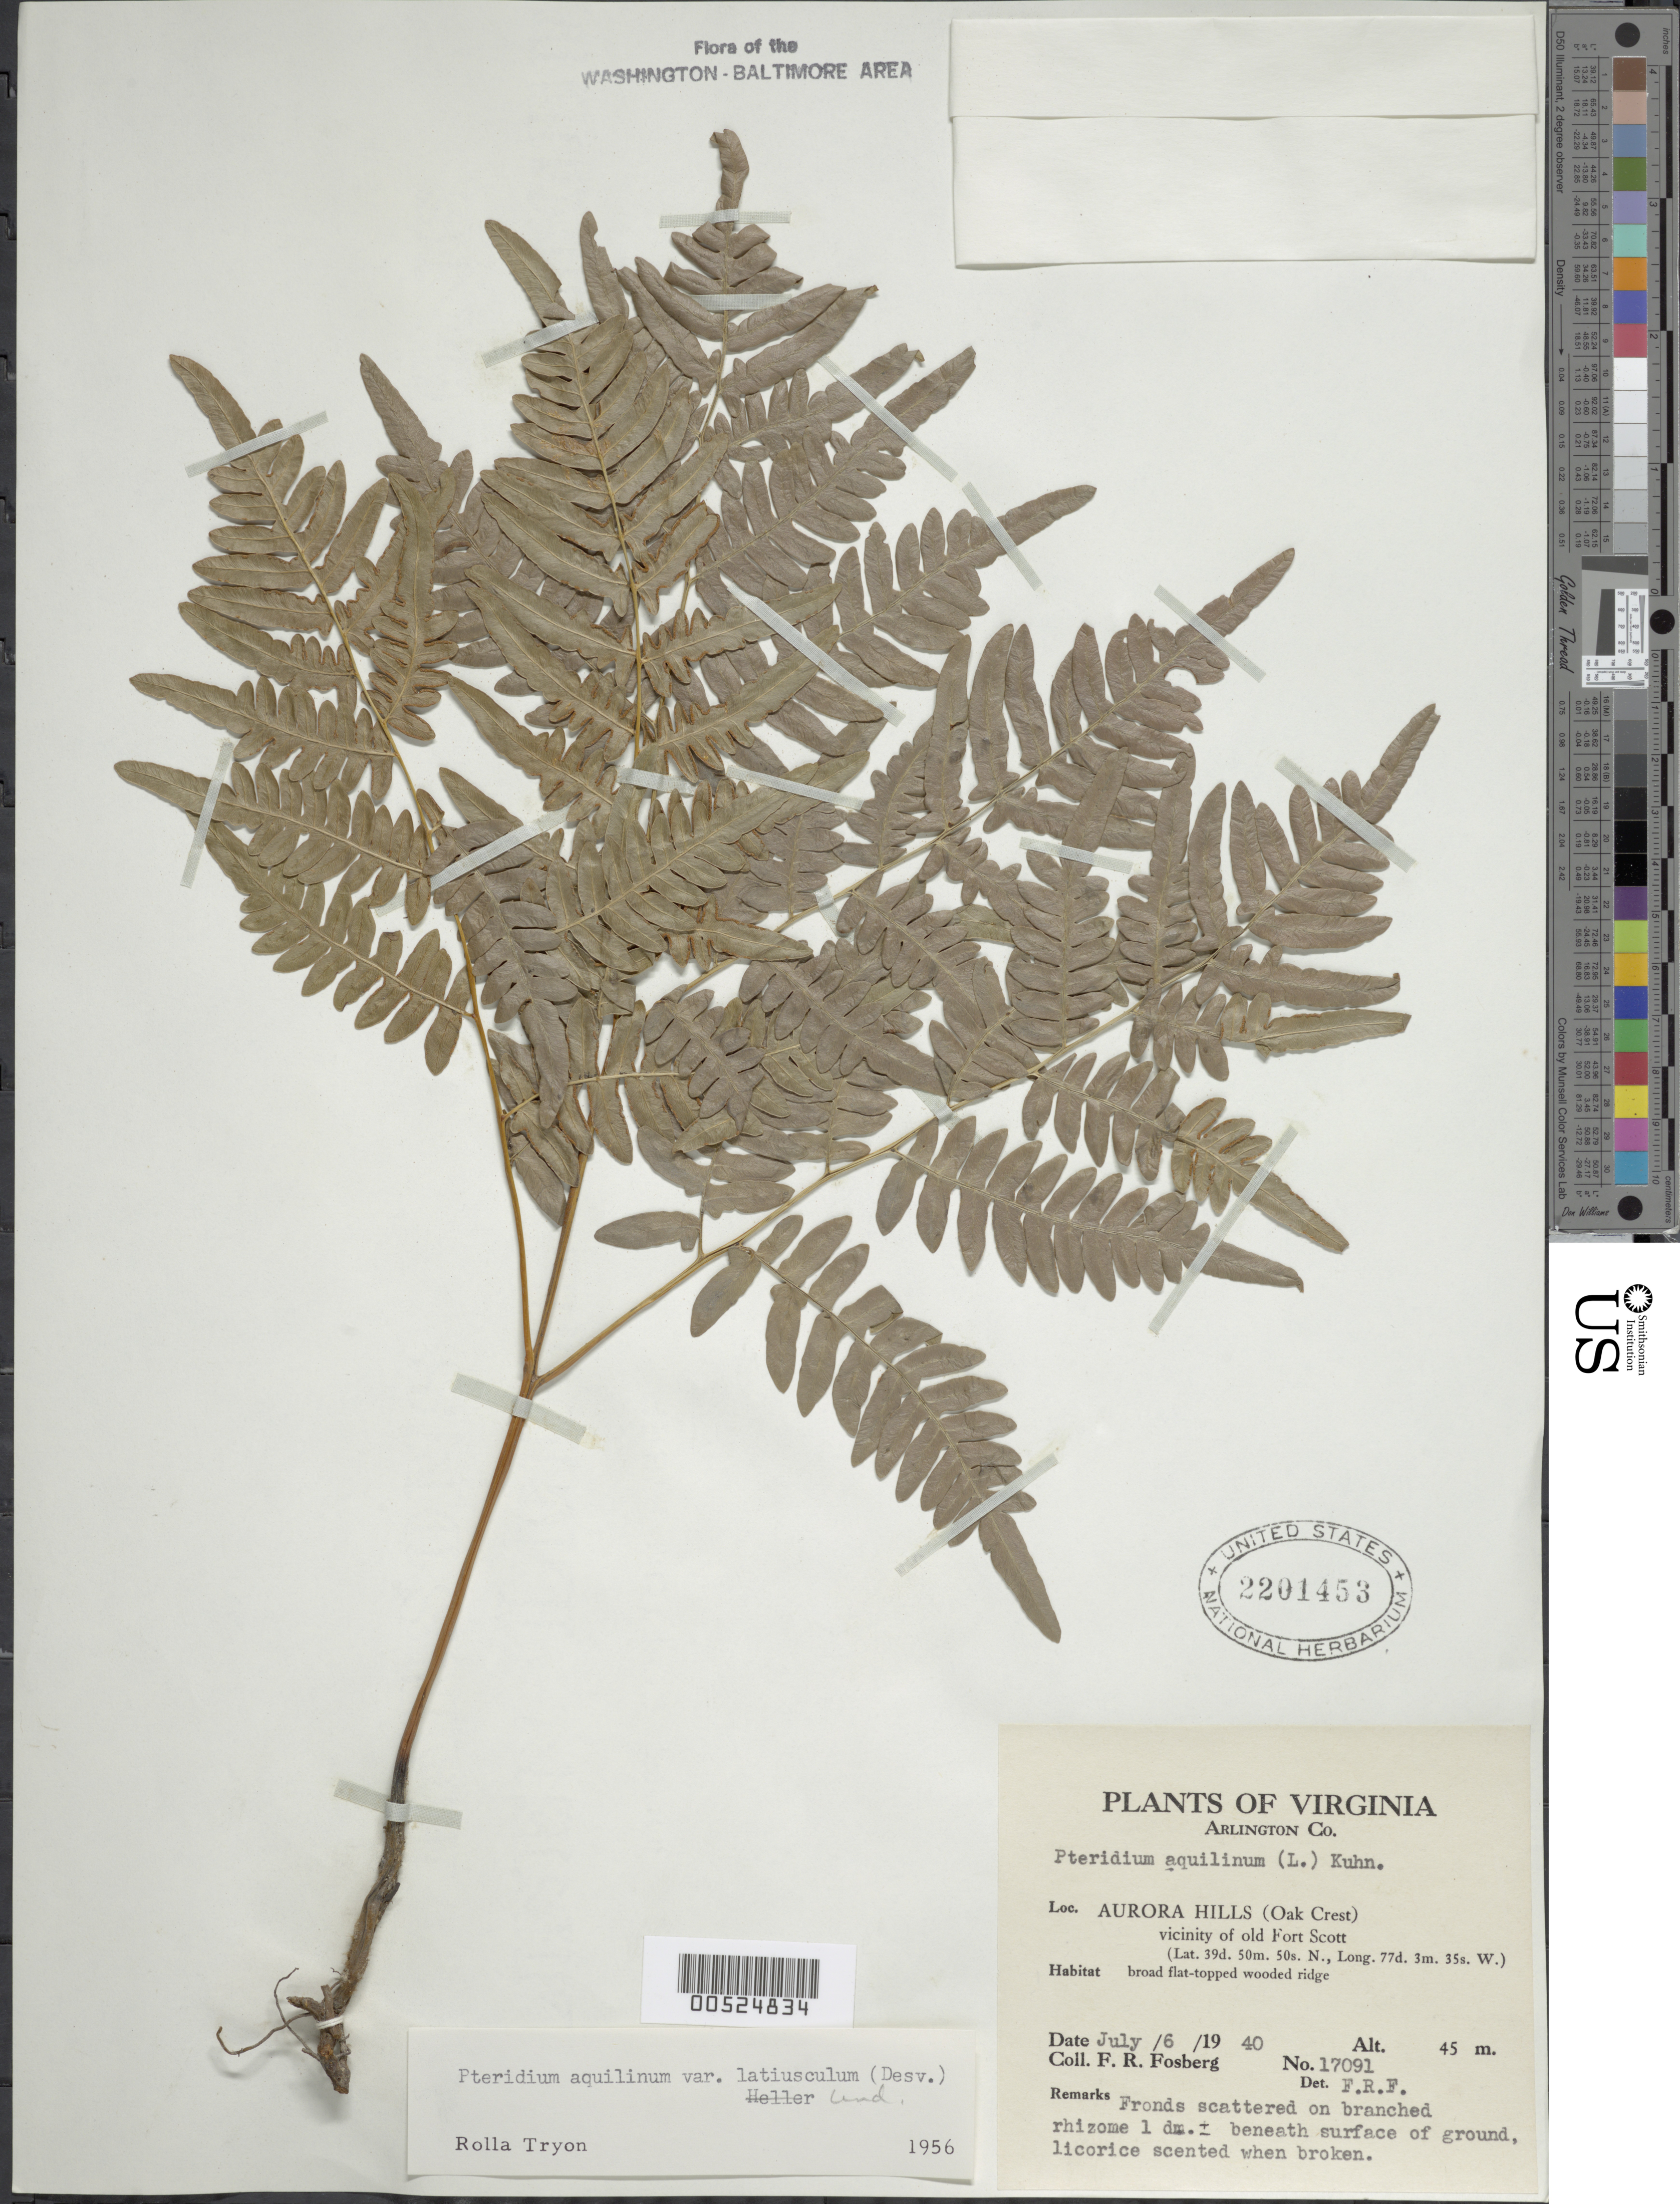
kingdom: Plantae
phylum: Tracheophyta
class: Polypodiopsida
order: Polypodiales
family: Dennstaedtiaceae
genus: Pteridium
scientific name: Pteridium aquilinum var. latiusculum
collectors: F. R. Fosberg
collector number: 17091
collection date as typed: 06 Jul 1940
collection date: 1940-07-06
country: United States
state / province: Virginia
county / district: Arlington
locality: Aurora Hills (Oak Crest), vicinity of Old Fort Scott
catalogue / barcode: US 2201453